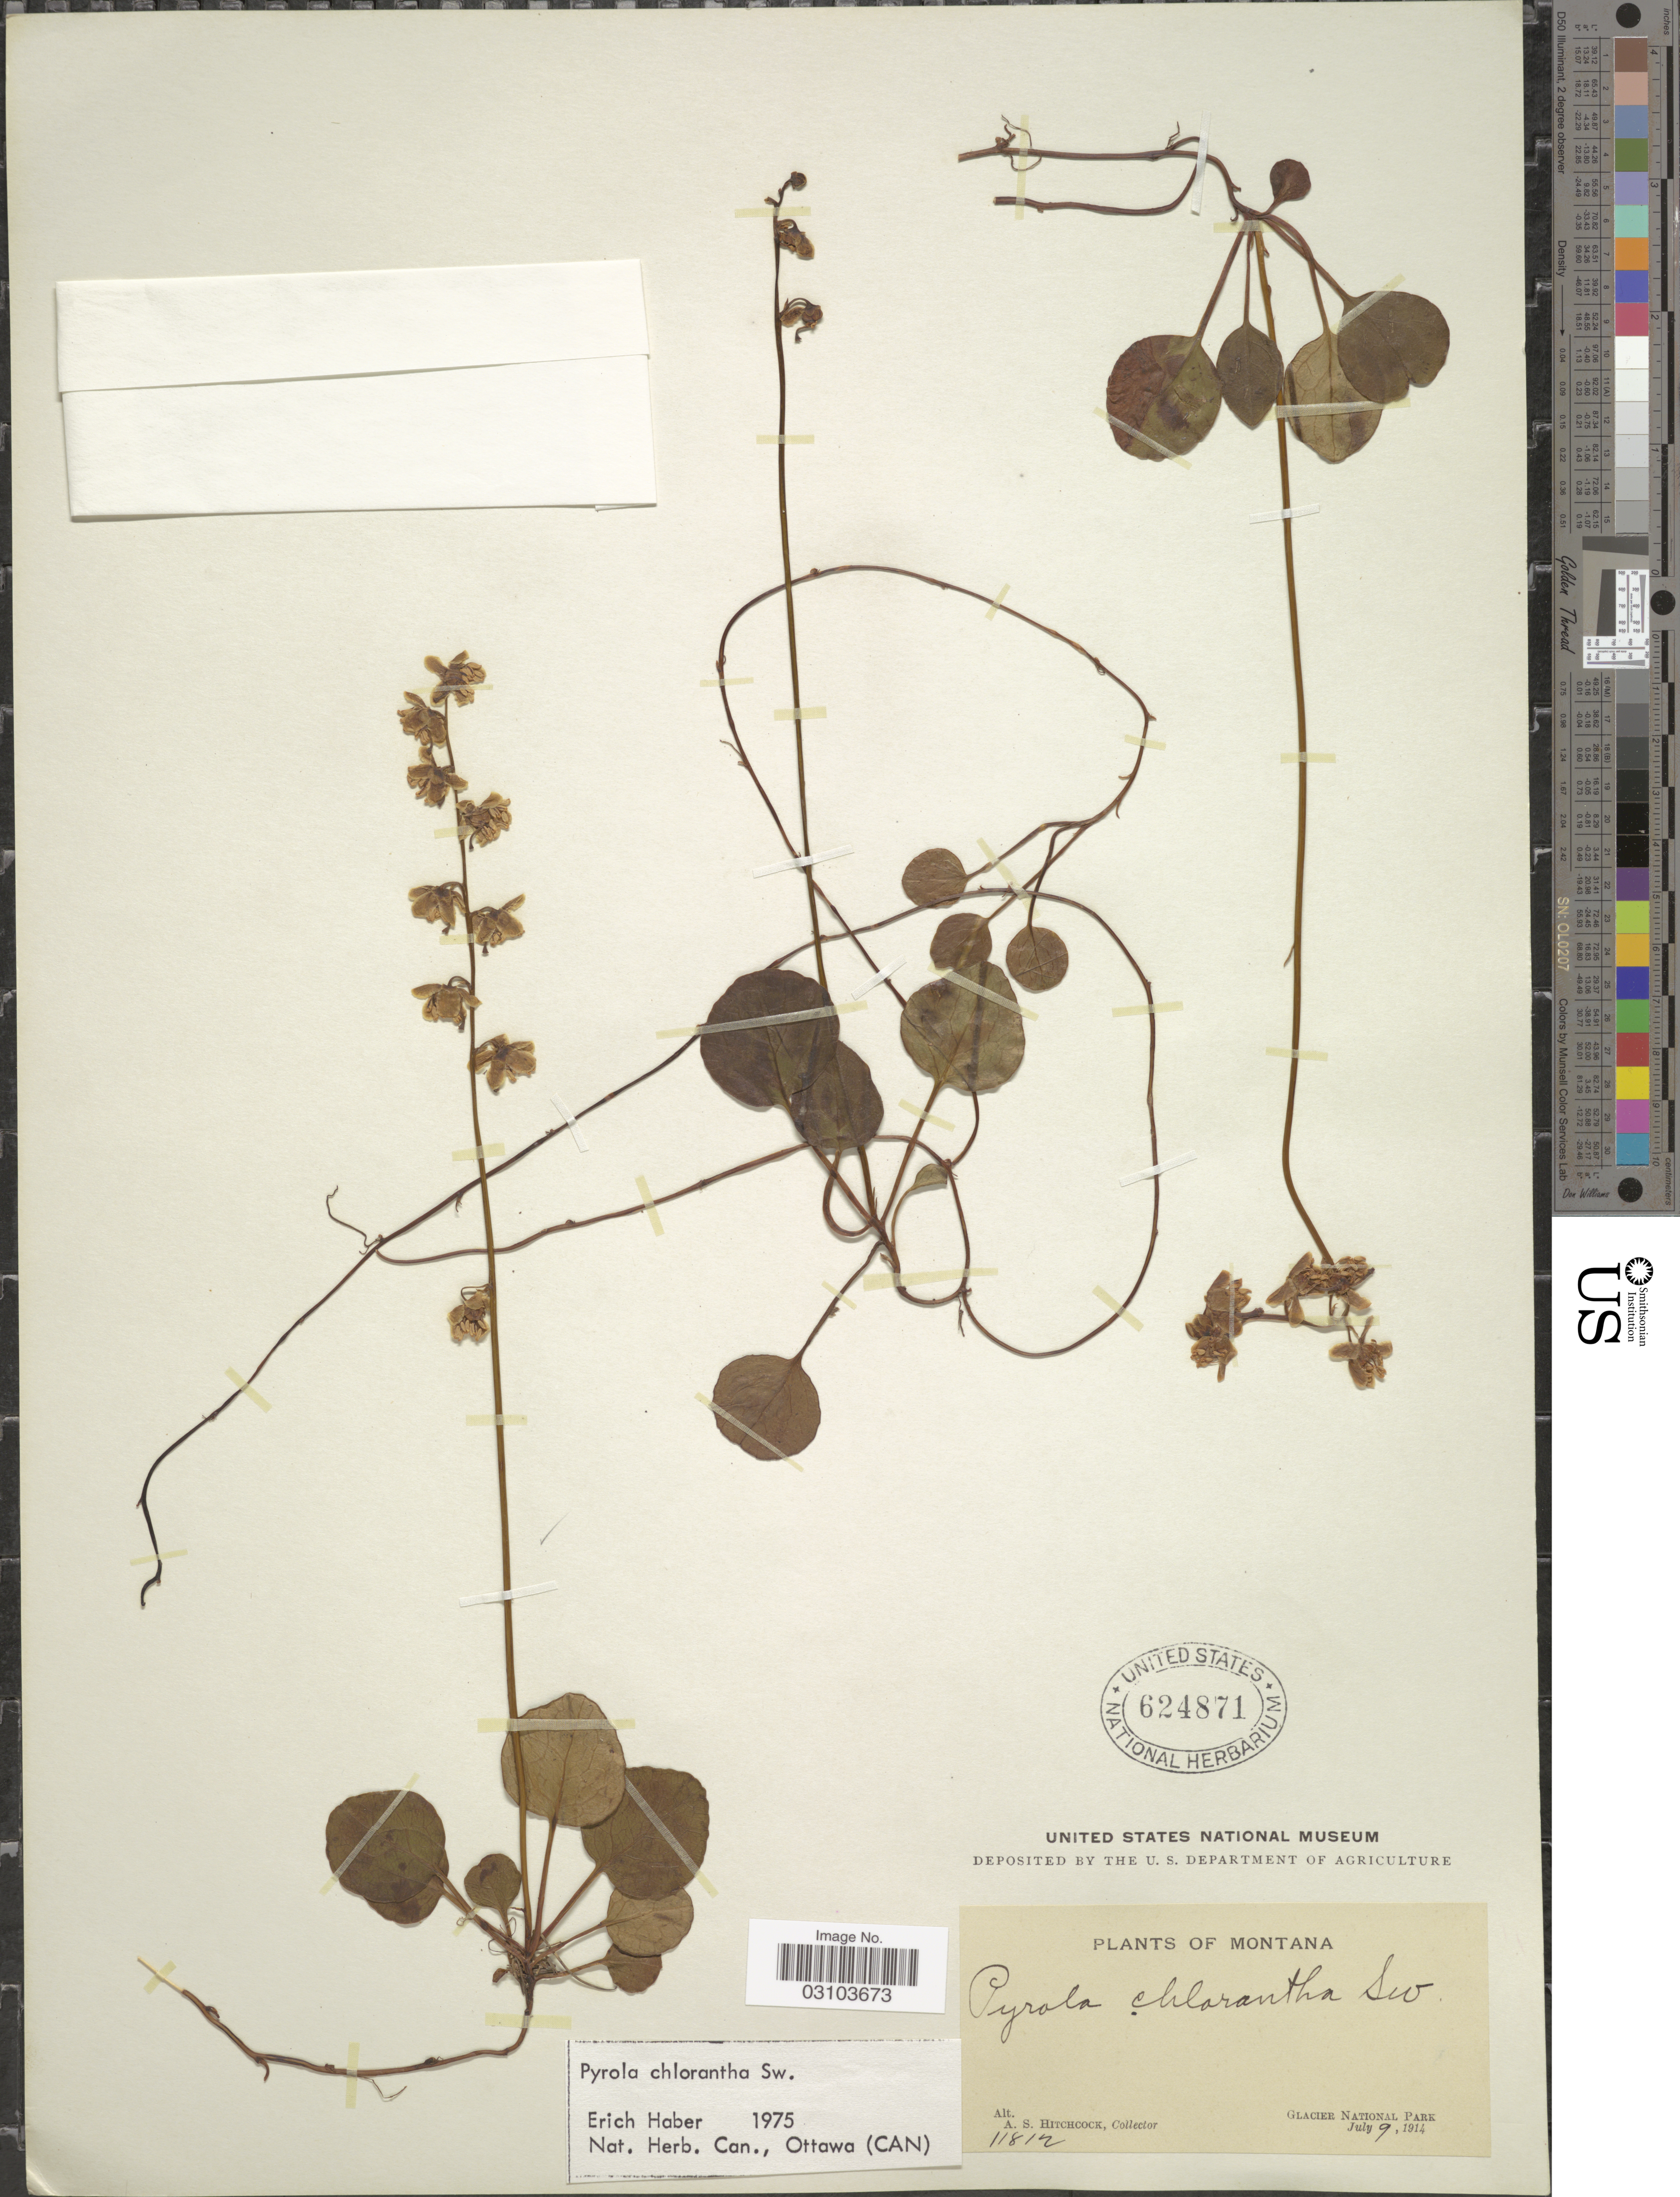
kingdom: Plantae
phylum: Tracheophyta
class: Magnoliopsida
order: Ericales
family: Ericaceae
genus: Pyrola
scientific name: Pyrola chlorantha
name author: Schweigg.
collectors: A. S. Hitchcock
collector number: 11812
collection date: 1914-07-09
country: United States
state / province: Montana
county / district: Flathead / Glacier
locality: Glacier National Park.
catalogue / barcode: US 624871